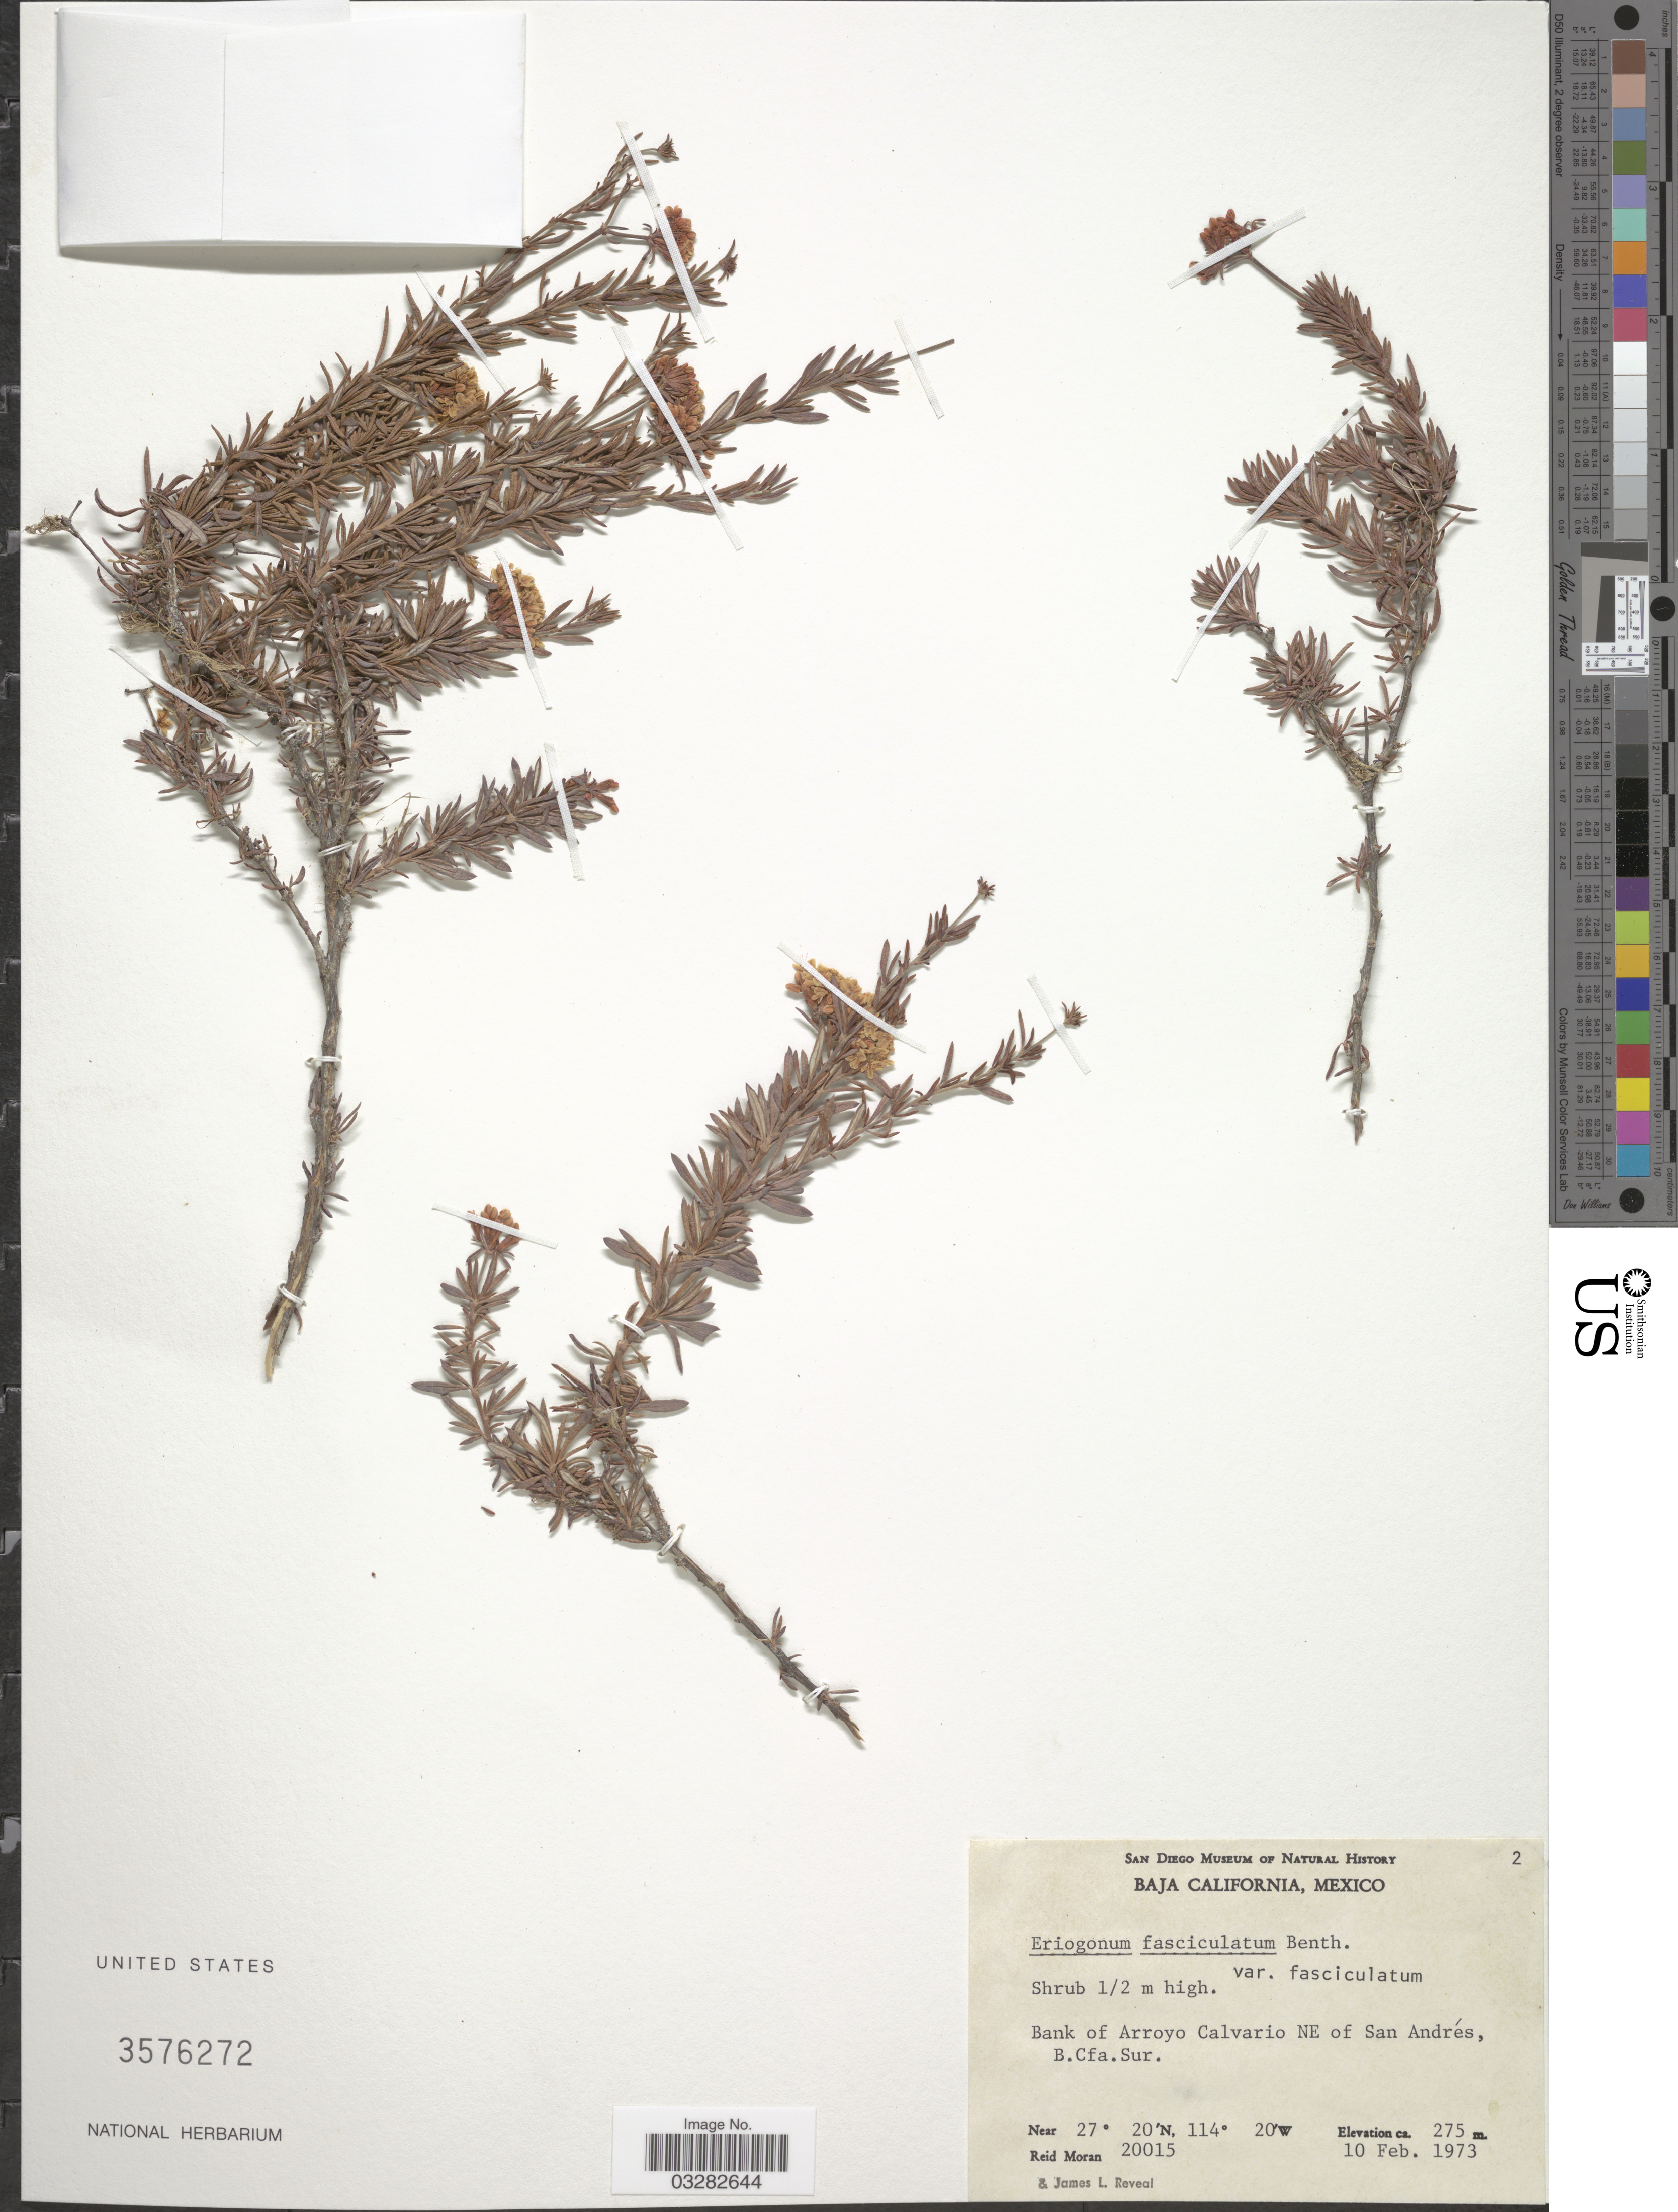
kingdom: Plantae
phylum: Tracheophyta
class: Magnoliopsida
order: Caryophyllales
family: Polygonaceae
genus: Eriogonum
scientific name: Eriogonum fasciculatum var. fasciculatum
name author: Benth.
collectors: R. Moran & J. L. Reveal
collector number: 20015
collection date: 1973-02-10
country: Mexico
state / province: Baja California Sur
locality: Baja California. Bank of Arroyo Calvario NE of San Andrés.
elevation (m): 275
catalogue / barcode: US 3576272